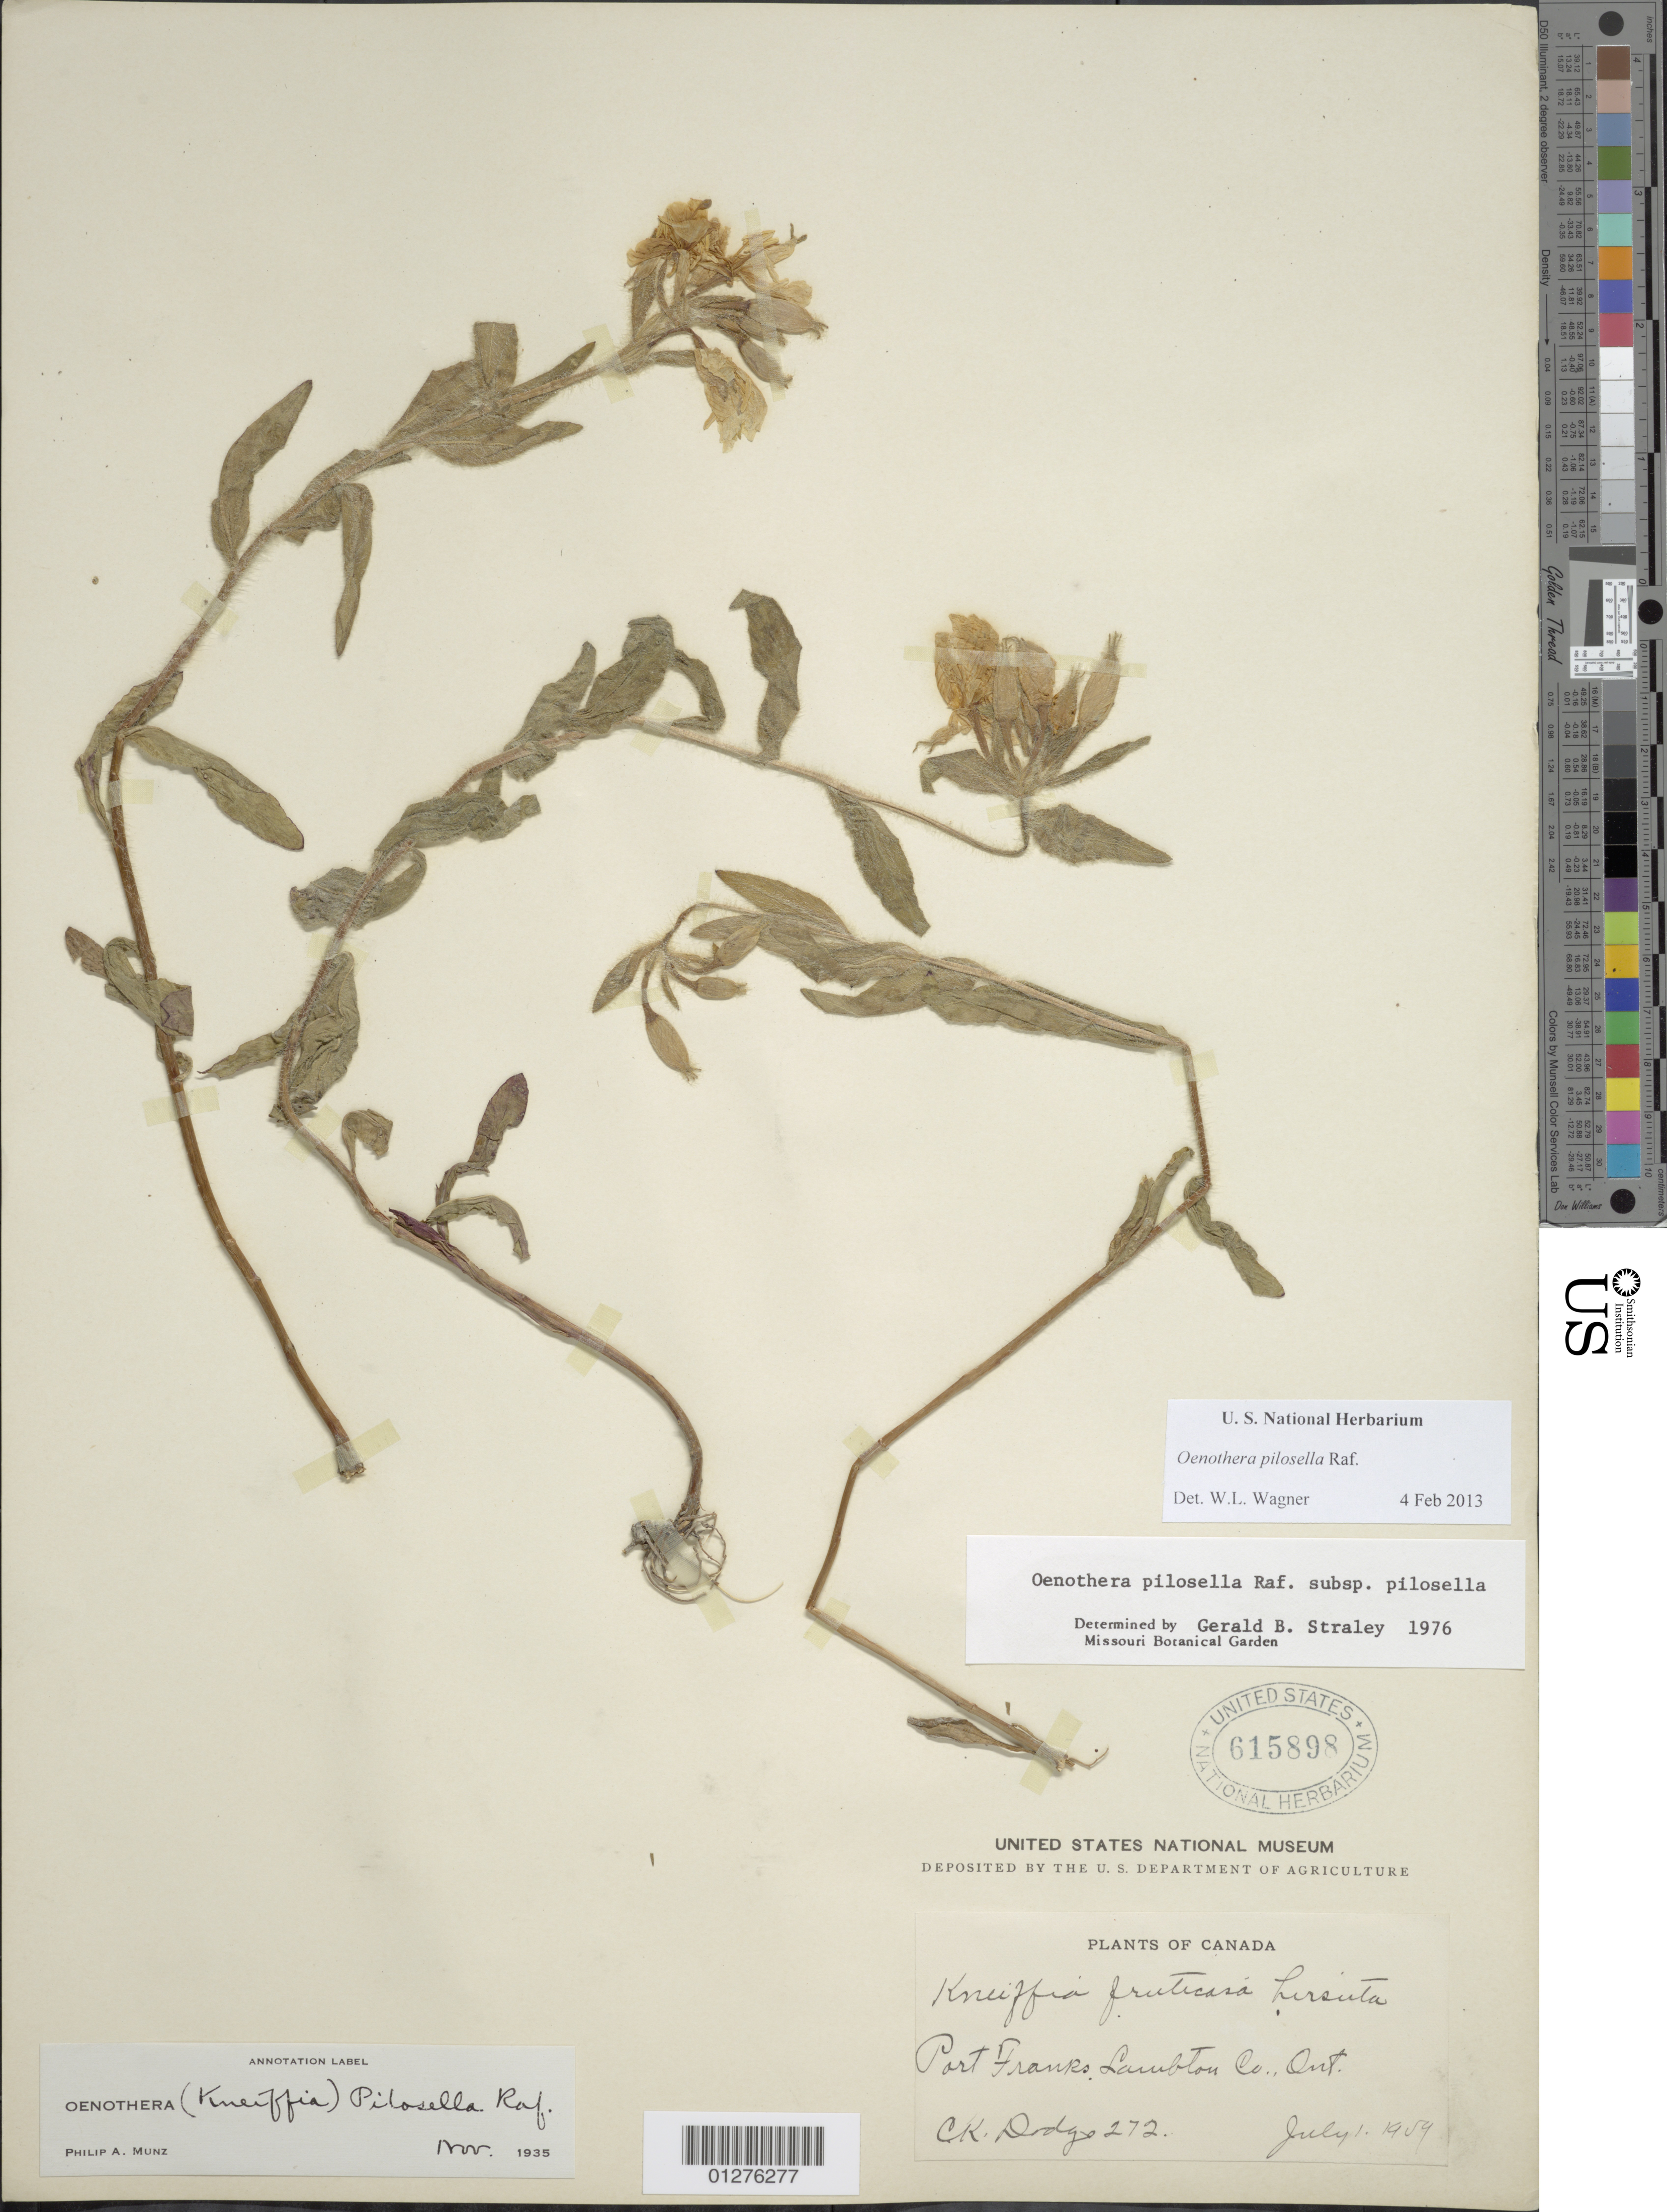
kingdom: Plantae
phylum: Tracheophyta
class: Magnoliopsida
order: Myrtales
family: Onagraceae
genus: Oenothera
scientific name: Oenothera pilosella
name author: Raf.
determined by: Wagner, W. L., (BOT), Smithsonian Institution - National Museum of Natural History (UNITED STATES)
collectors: C. Dodge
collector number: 272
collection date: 1959-07-01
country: Canada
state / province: Ontario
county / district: Lambton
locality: Port Franko.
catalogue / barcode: US 615898